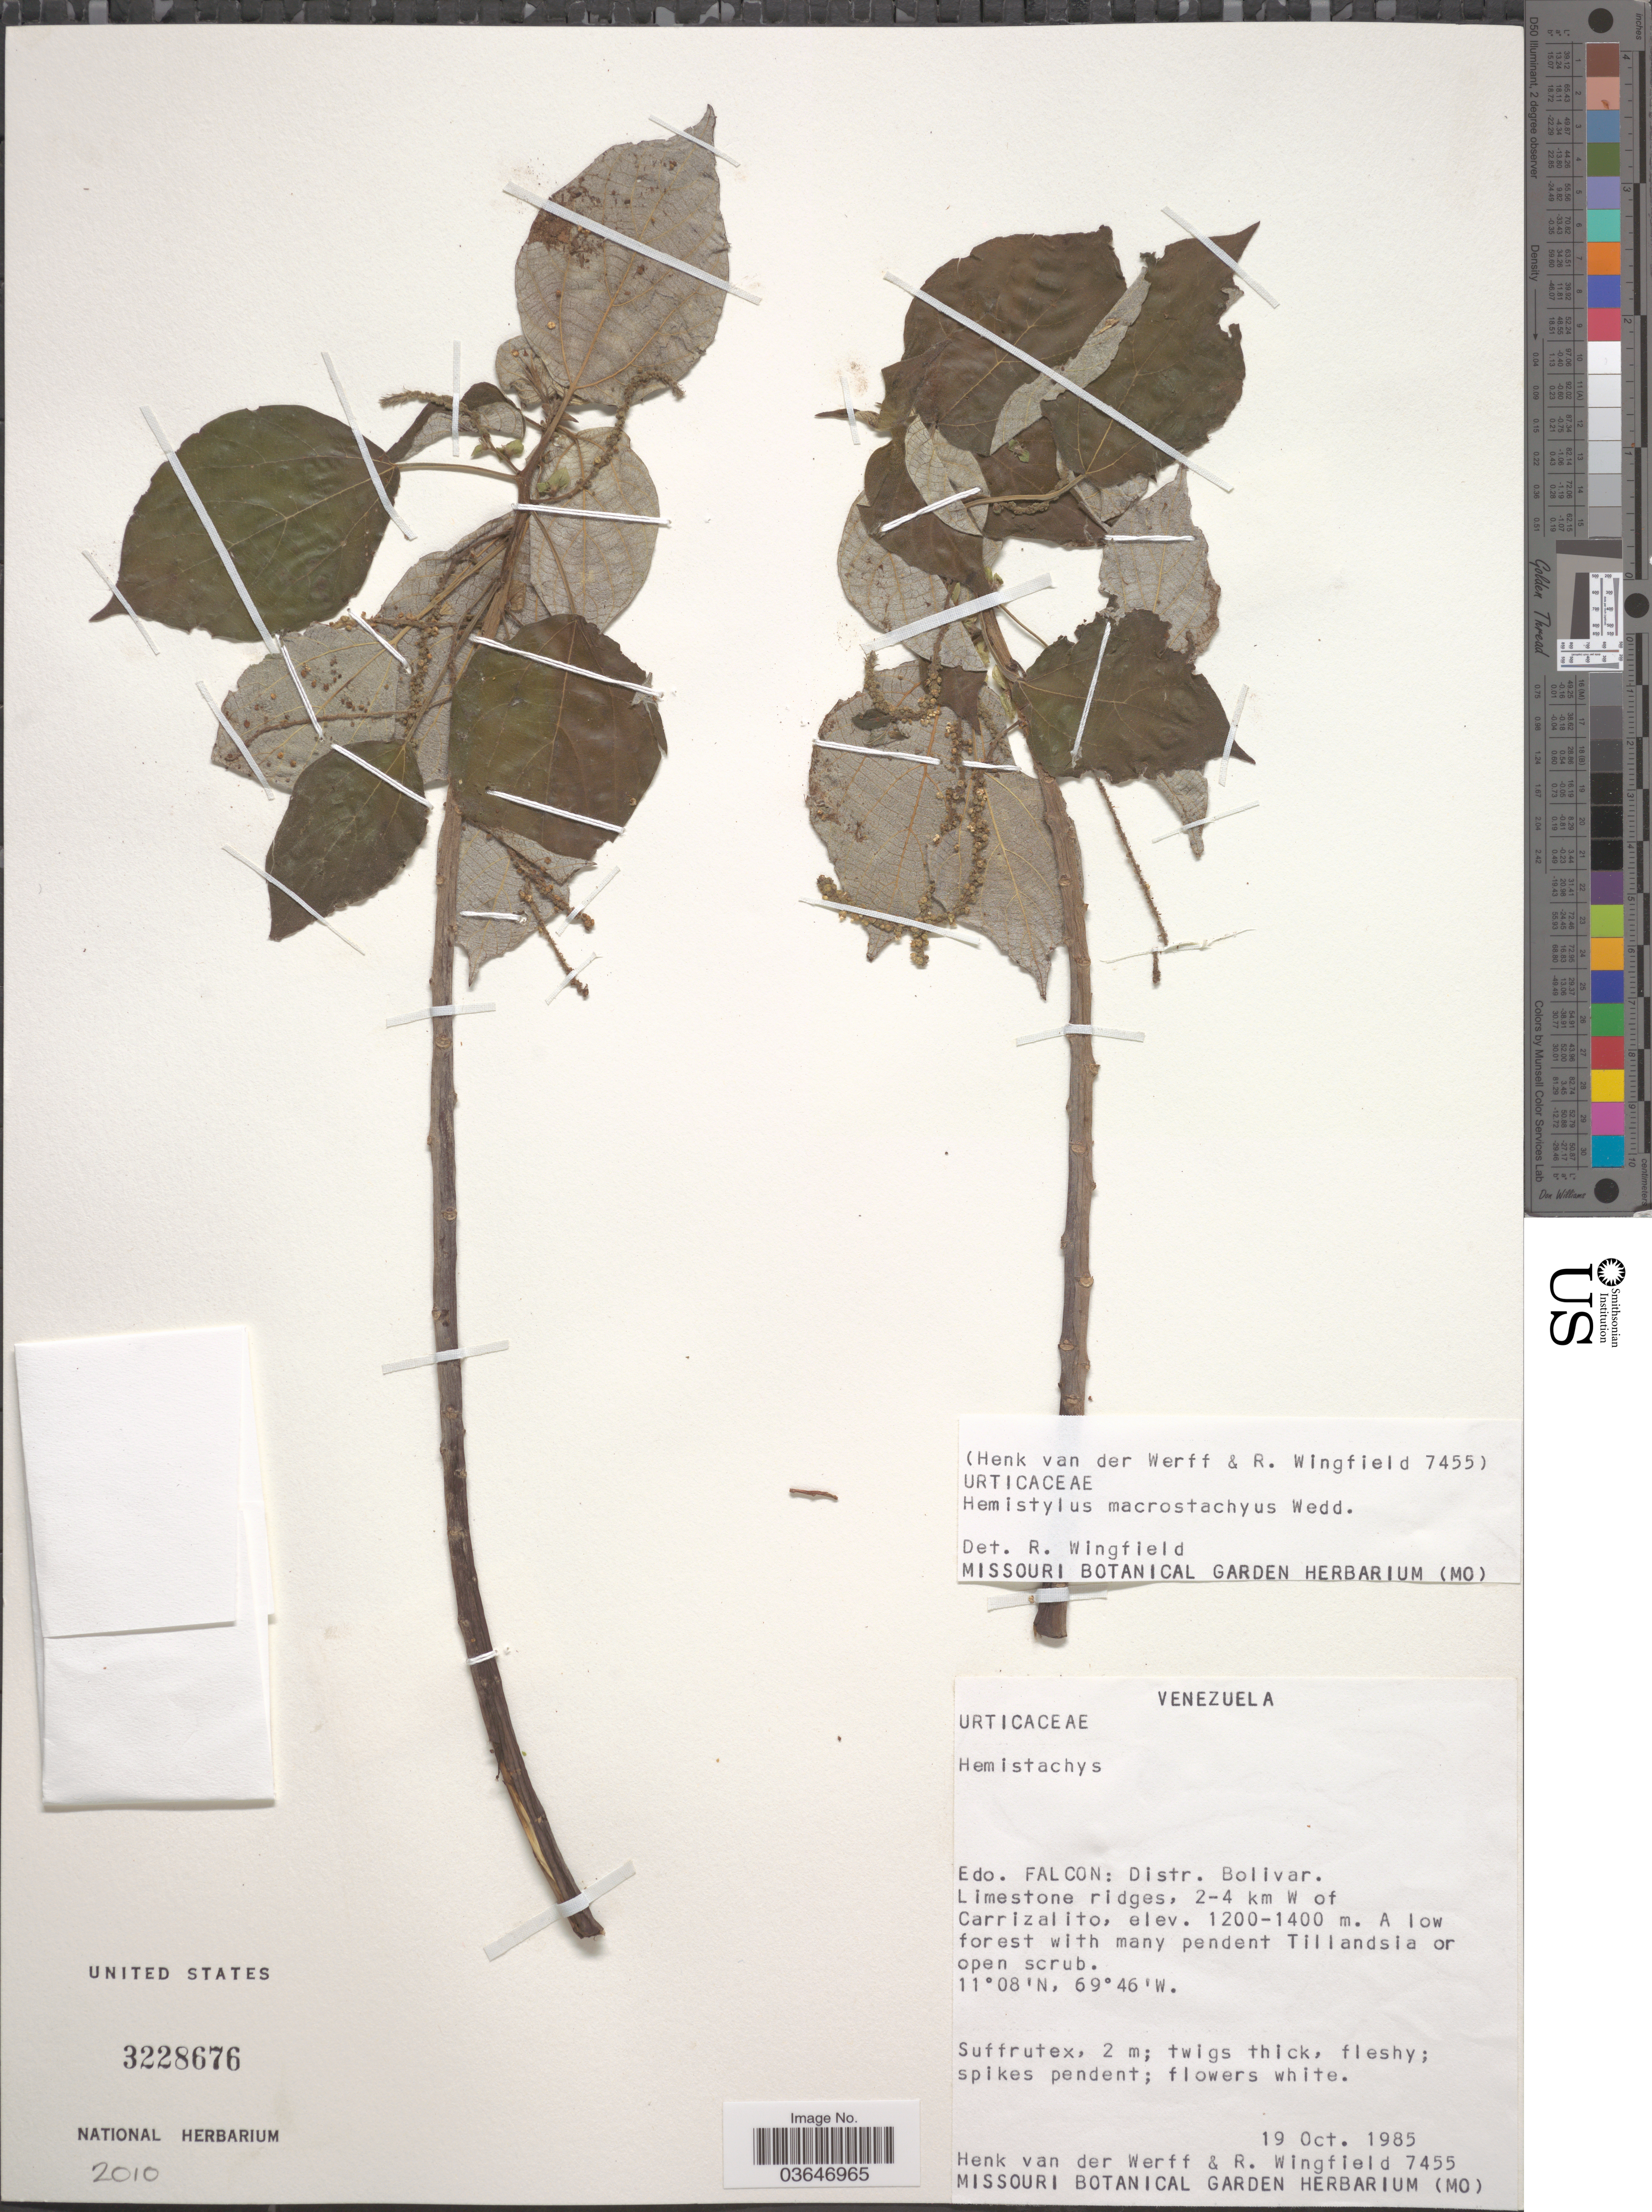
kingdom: Plantae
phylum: Tracheophyta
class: Magnoliopsida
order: Rosales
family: Urticaceae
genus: Hemistylus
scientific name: Hemistylus macrostachya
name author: Wedd.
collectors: H. van der Werff & R. Wingfield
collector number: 7455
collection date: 1985-10-19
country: Venezuela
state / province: Falcon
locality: Distr. Bolivar. Limestone ridges, 2-4 km W of Carrizalito.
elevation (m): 1200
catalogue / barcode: US 3228676